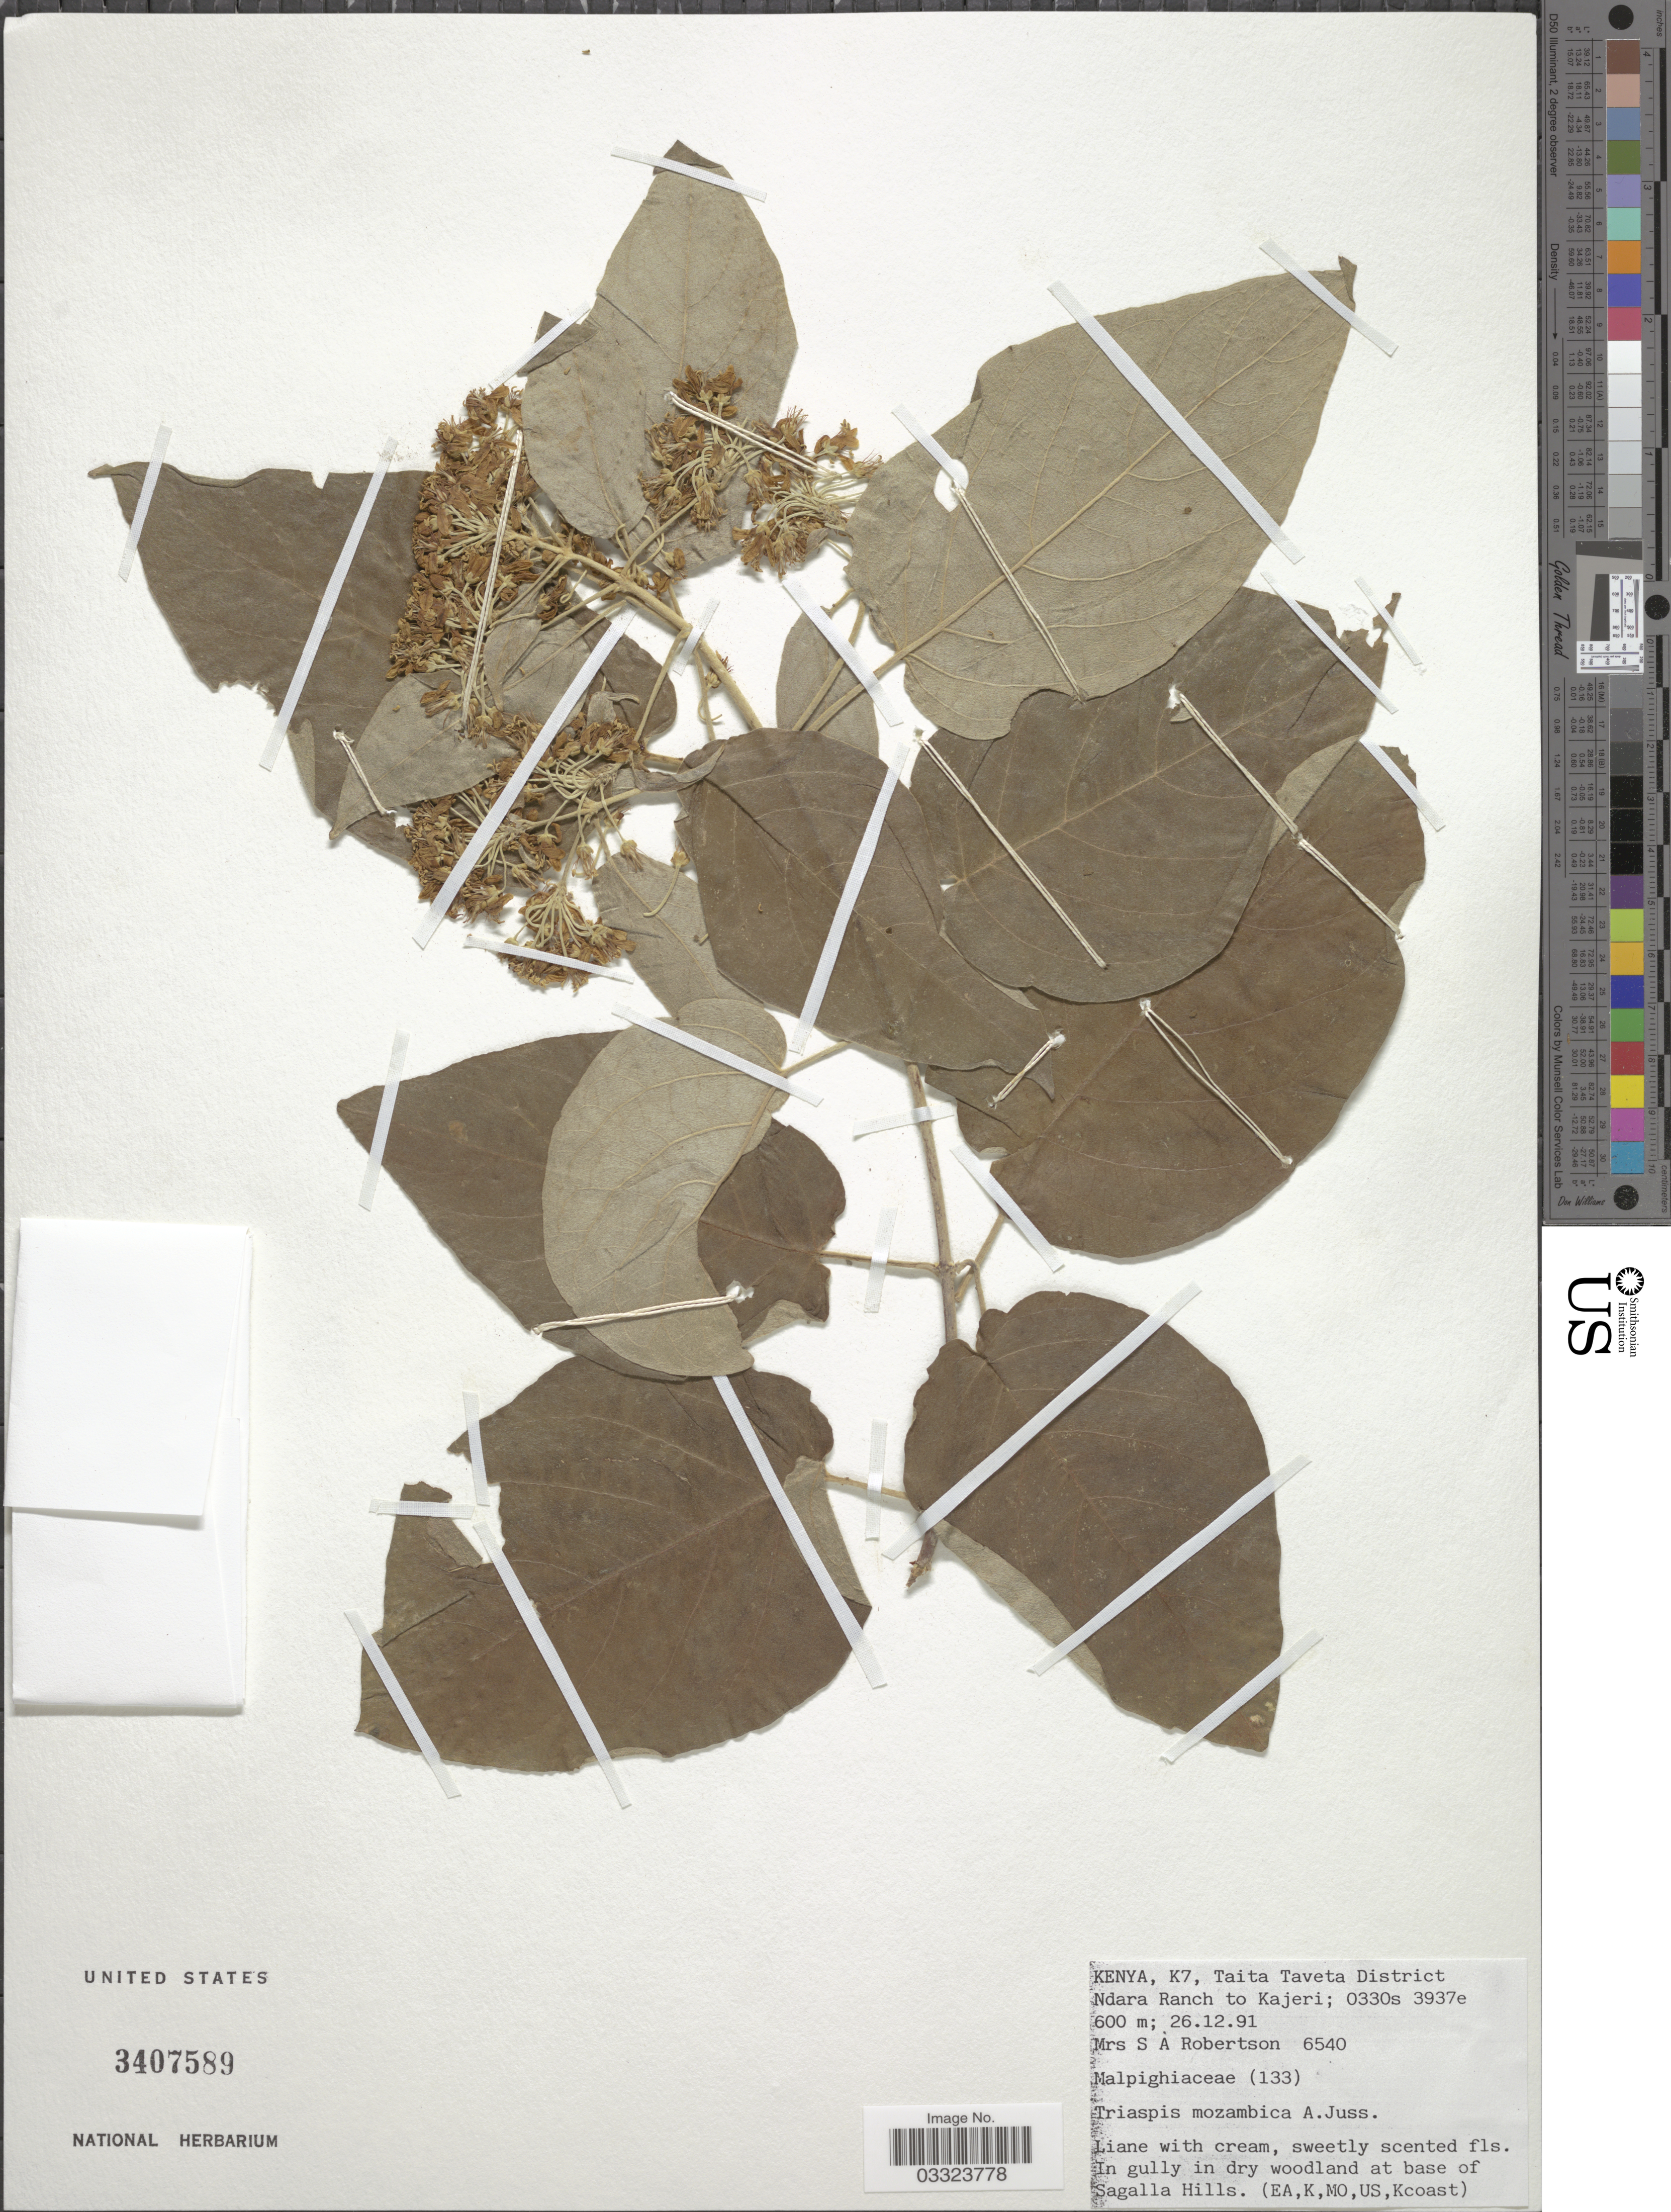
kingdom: Plantae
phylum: Tracheophyta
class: Magnoliopsida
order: Malpighiales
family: Malpighiaceae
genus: Triaspis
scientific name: Triaspis mozambica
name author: A. Juss.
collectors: S. Robertson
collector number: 6540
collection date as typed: Transcribed d/m/y: 26/12/91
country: Kenya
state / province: Taita Taveta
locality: K7, Taita Taveta District Ndara Ranch to Kajeri. Sagalla Hills.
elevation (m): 600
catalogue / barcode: US 3407589